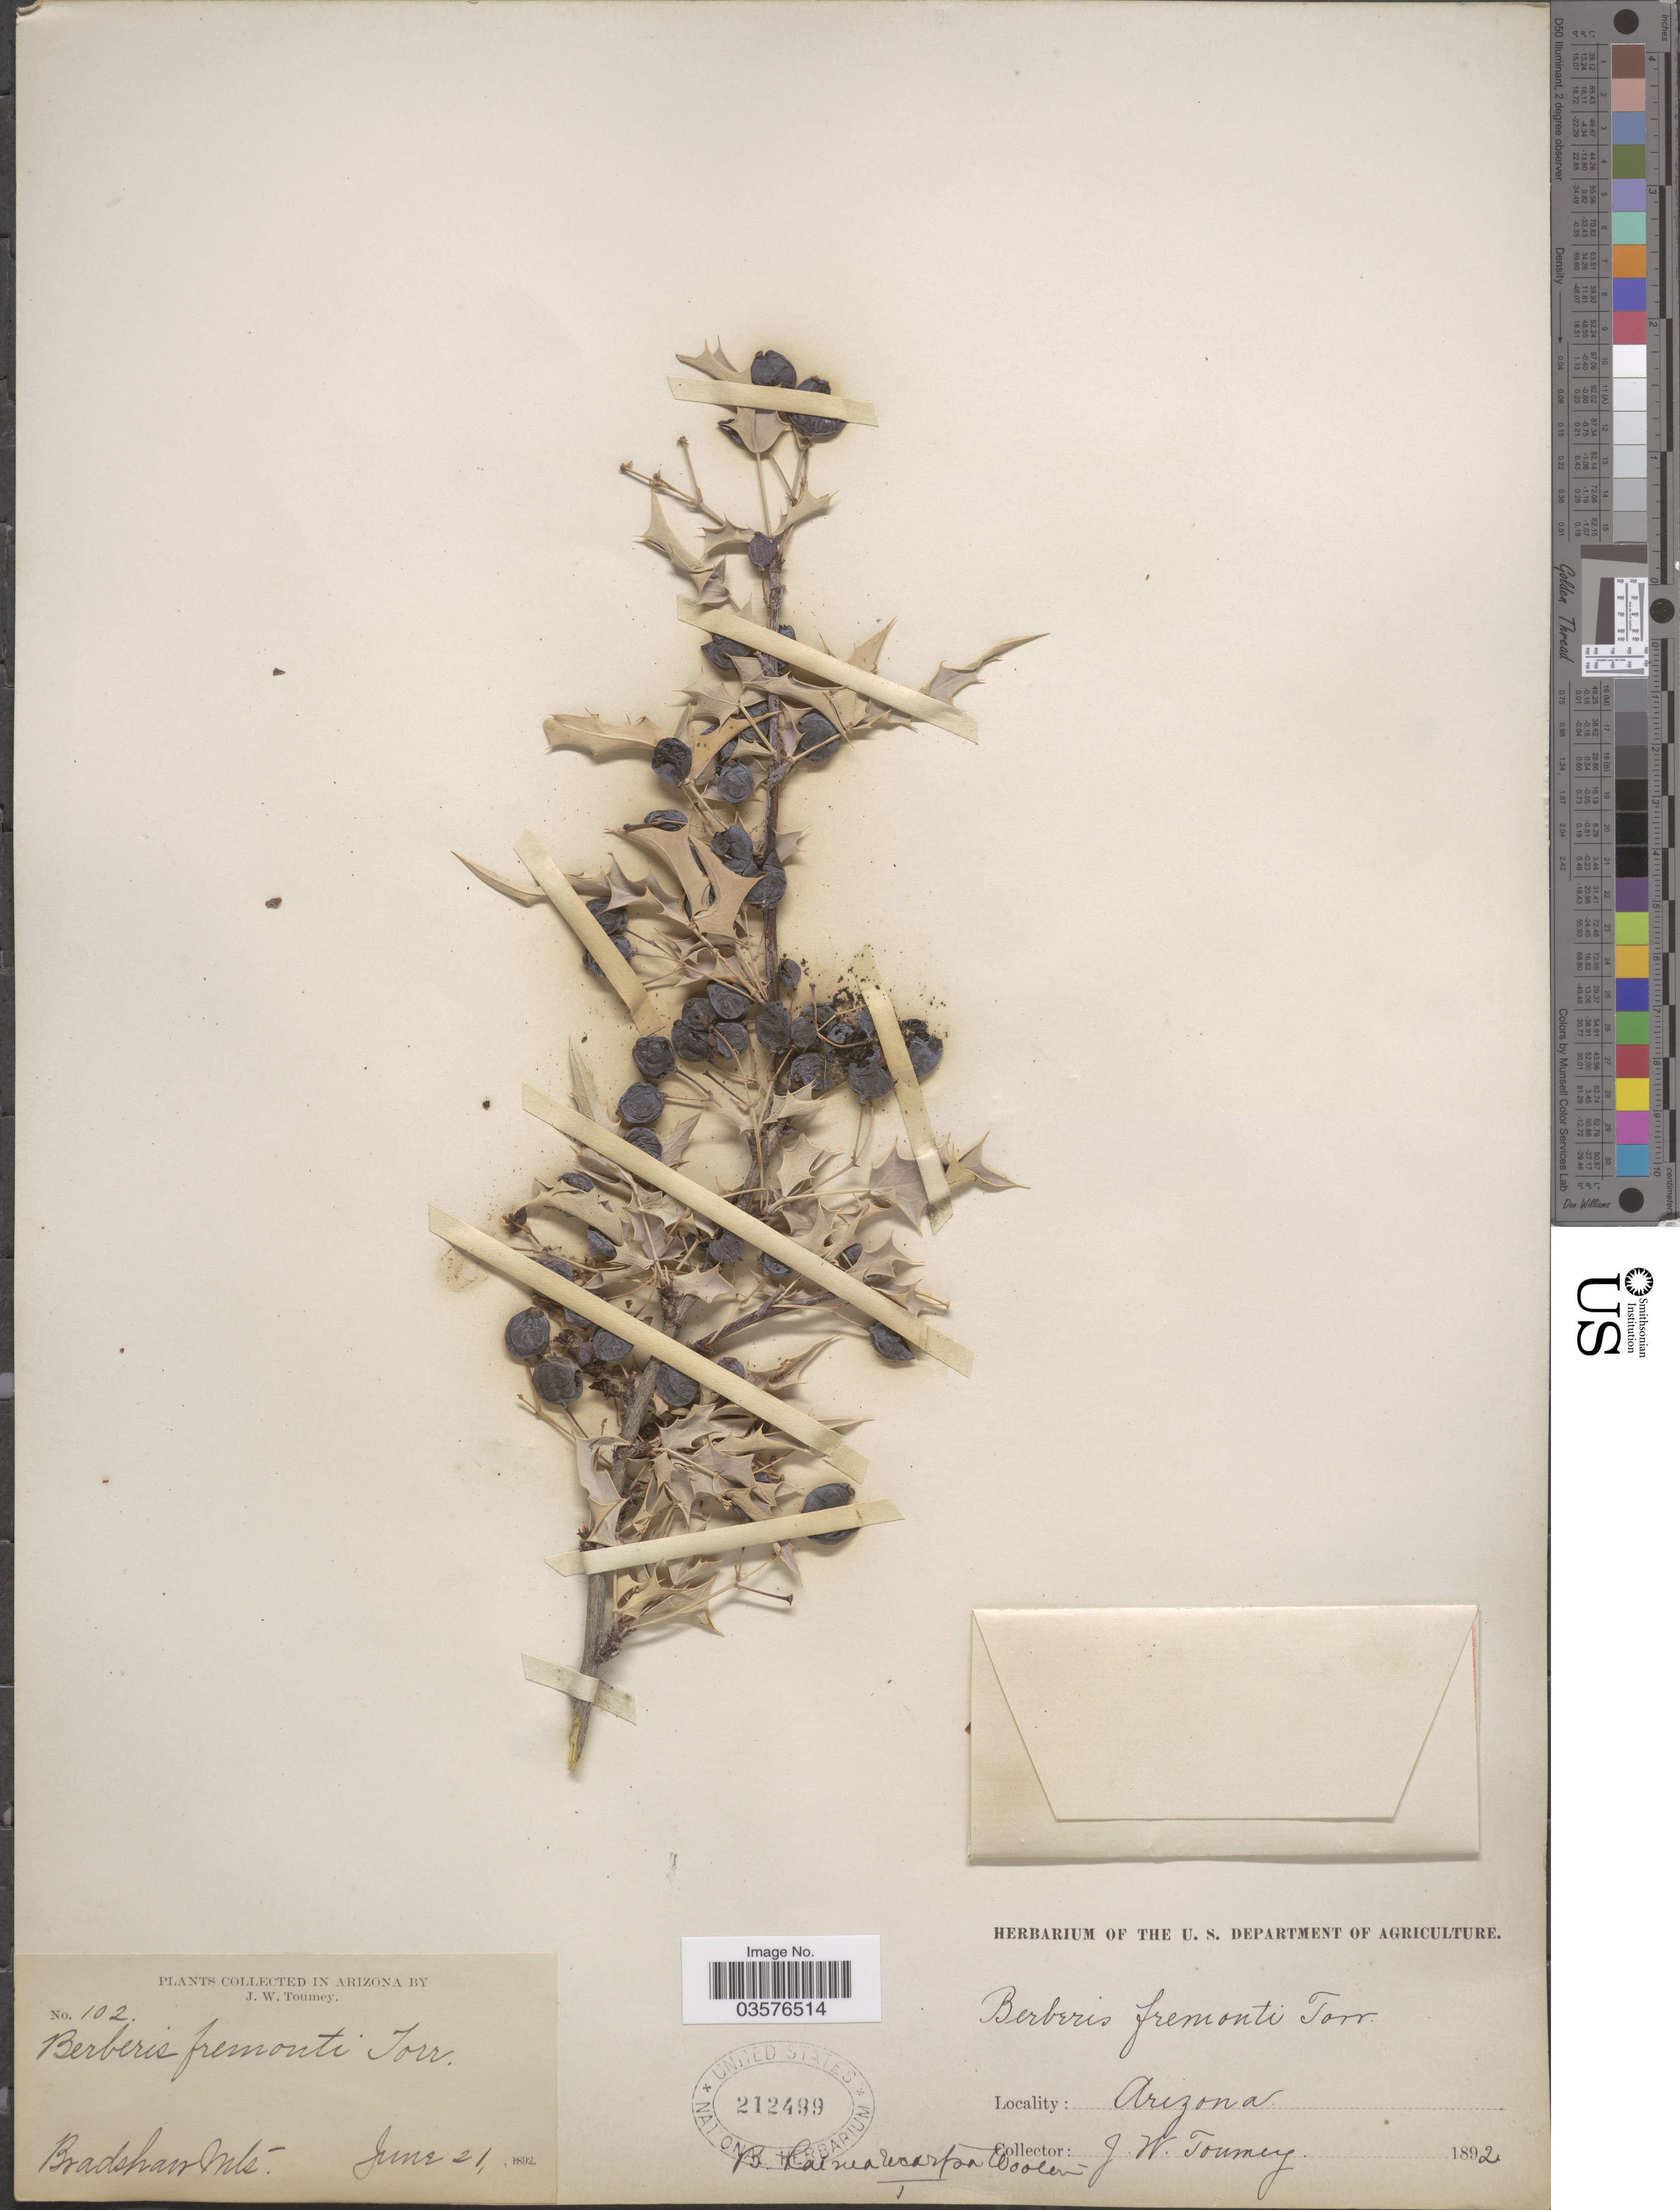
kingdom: Plantae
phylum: Tracheophyta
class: Magnoliopsida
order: Ranunculales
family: Berberidaceae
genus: Mahonia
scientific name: Mahonia haematocarpa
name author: (Wooton) Fedde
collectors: J. W. Toumey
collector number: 102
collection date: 1892-06-21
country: United States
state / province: Arizona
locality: Bradshaw Mts.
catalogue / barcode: US 212499